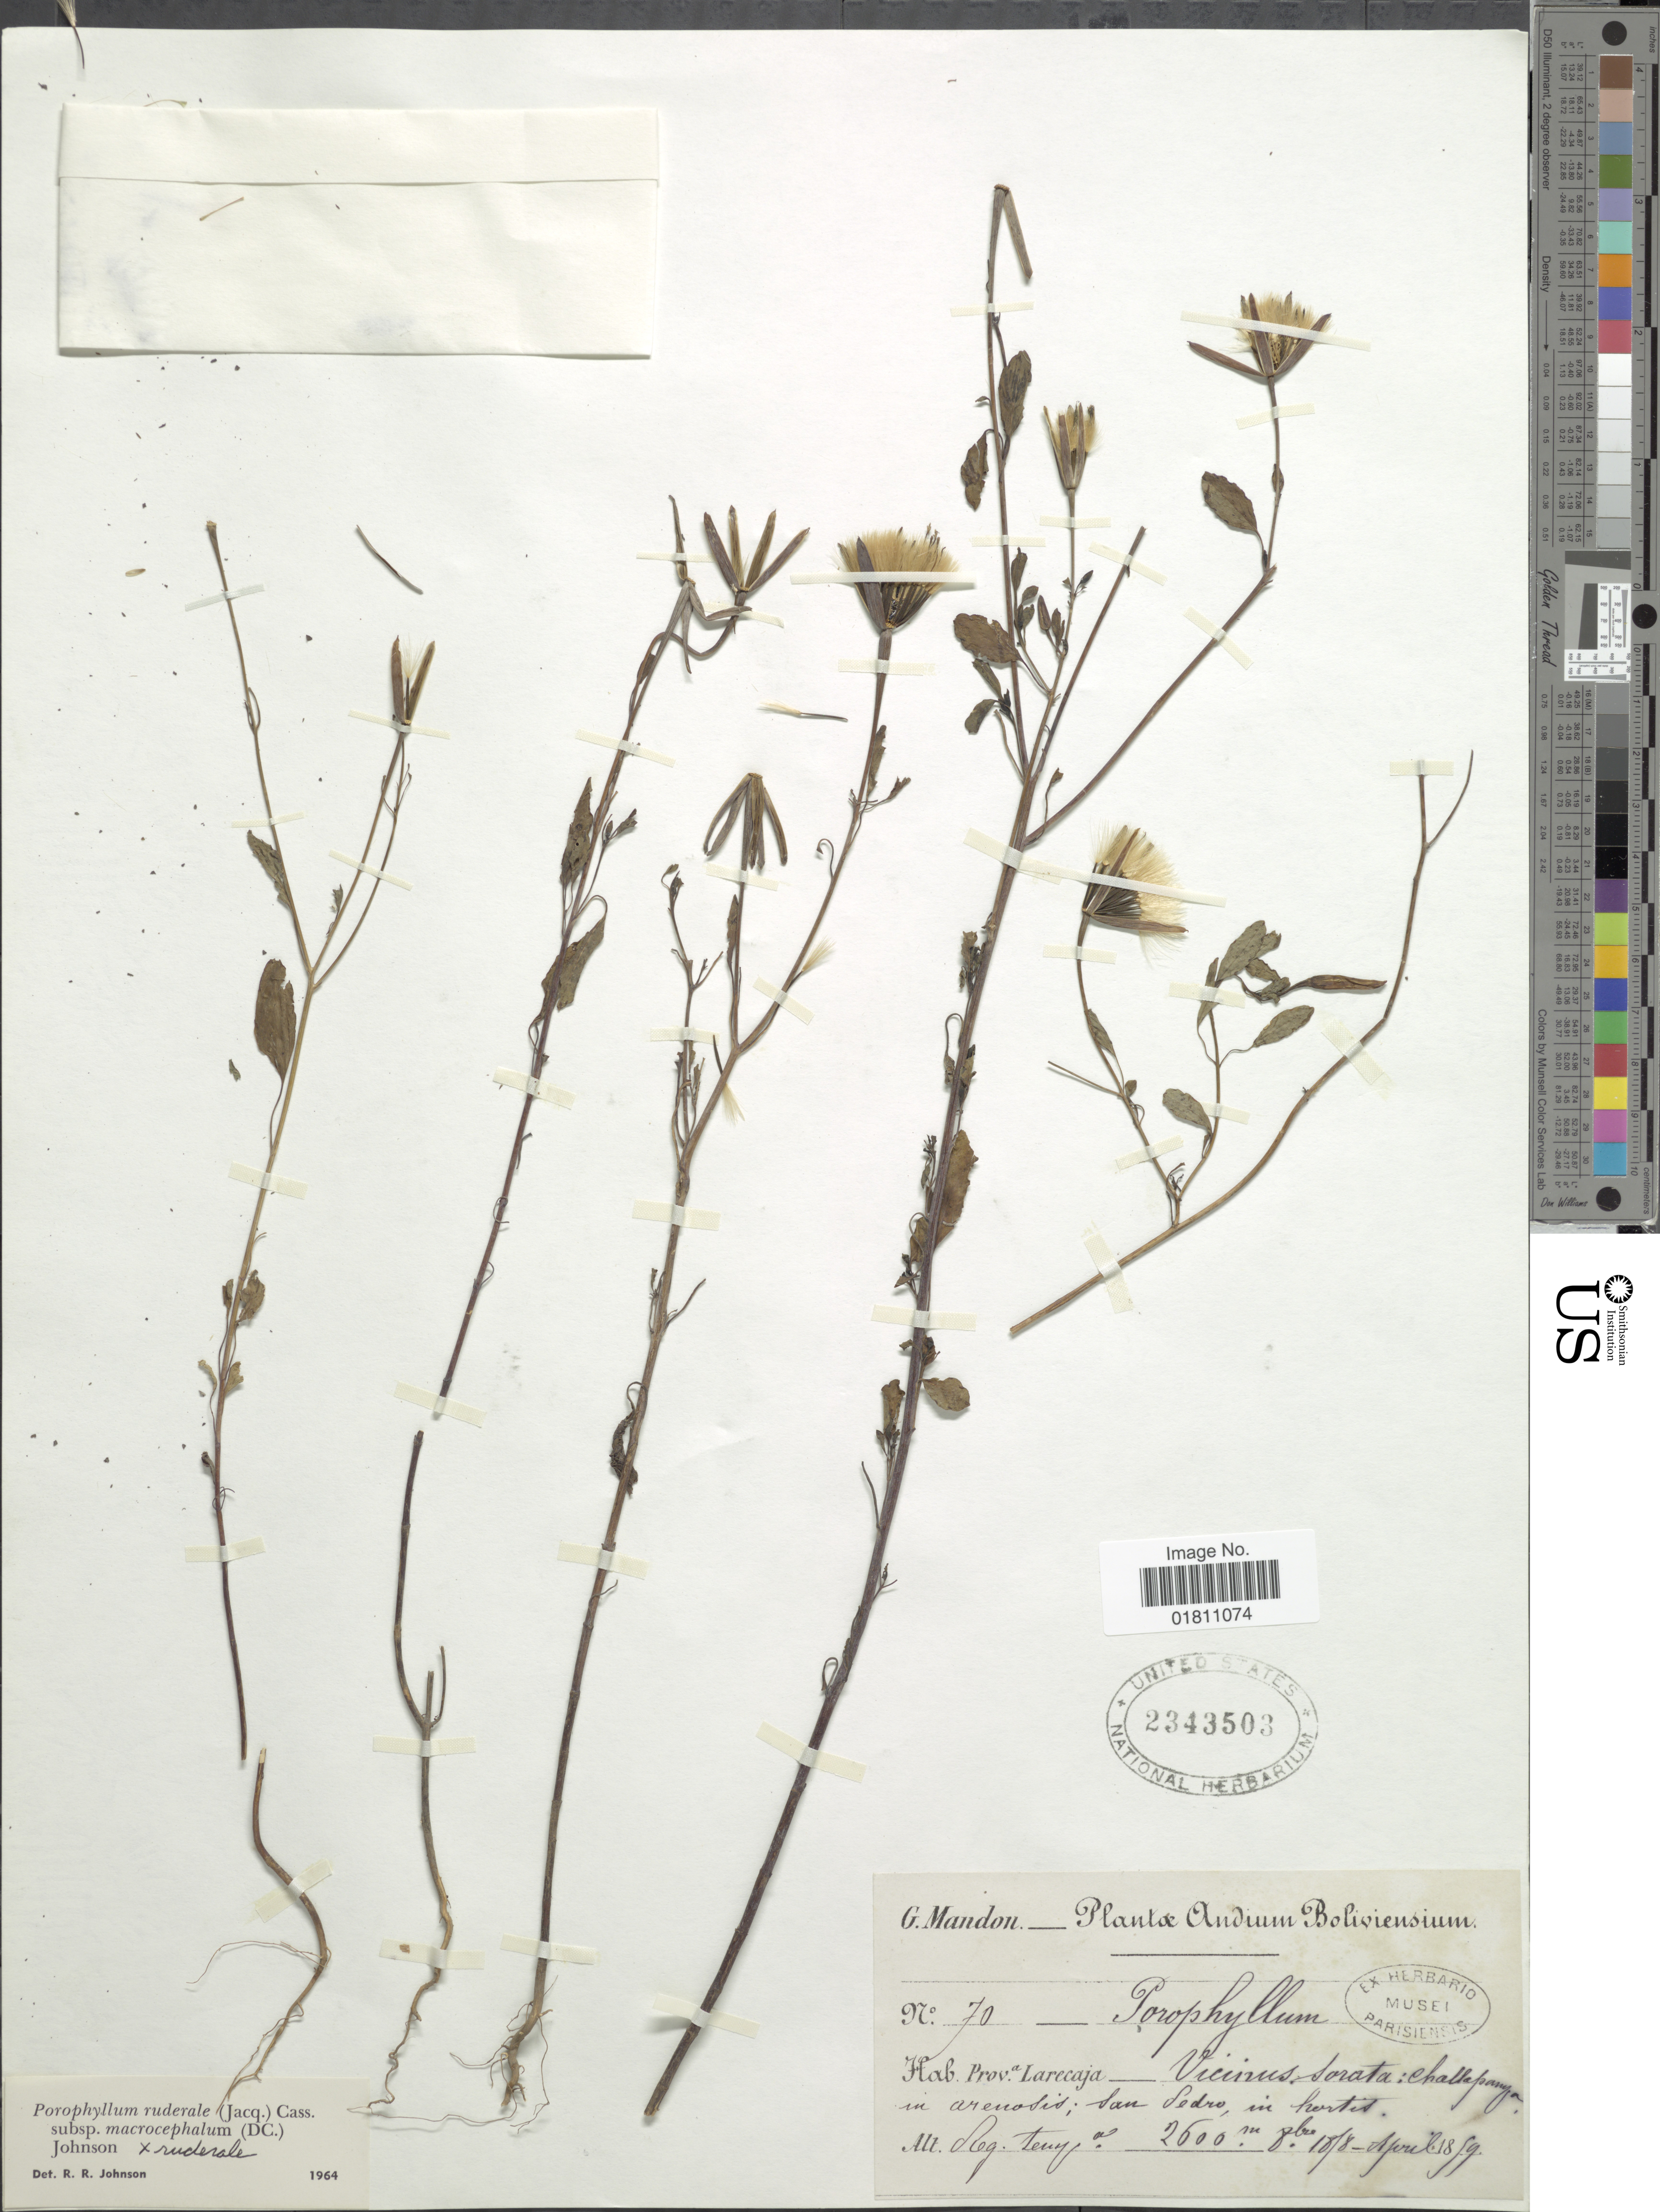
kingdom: Plantae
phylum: Tracheophyta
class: Magnoliopsida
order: Asterales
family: Asteraceae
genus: Porophyllum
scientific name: Porophyllum ruderale subsp. ruderale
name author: (Jacq.) Cass.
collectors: G. Mandon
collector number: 70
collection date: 1858-02-18/1859-04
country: Bolivia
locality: Prov. Larecaja - Vicinus Sorata: Challepampa in arenosis: San Pedro, in hortis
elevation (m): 2600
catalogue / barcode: US 2343503